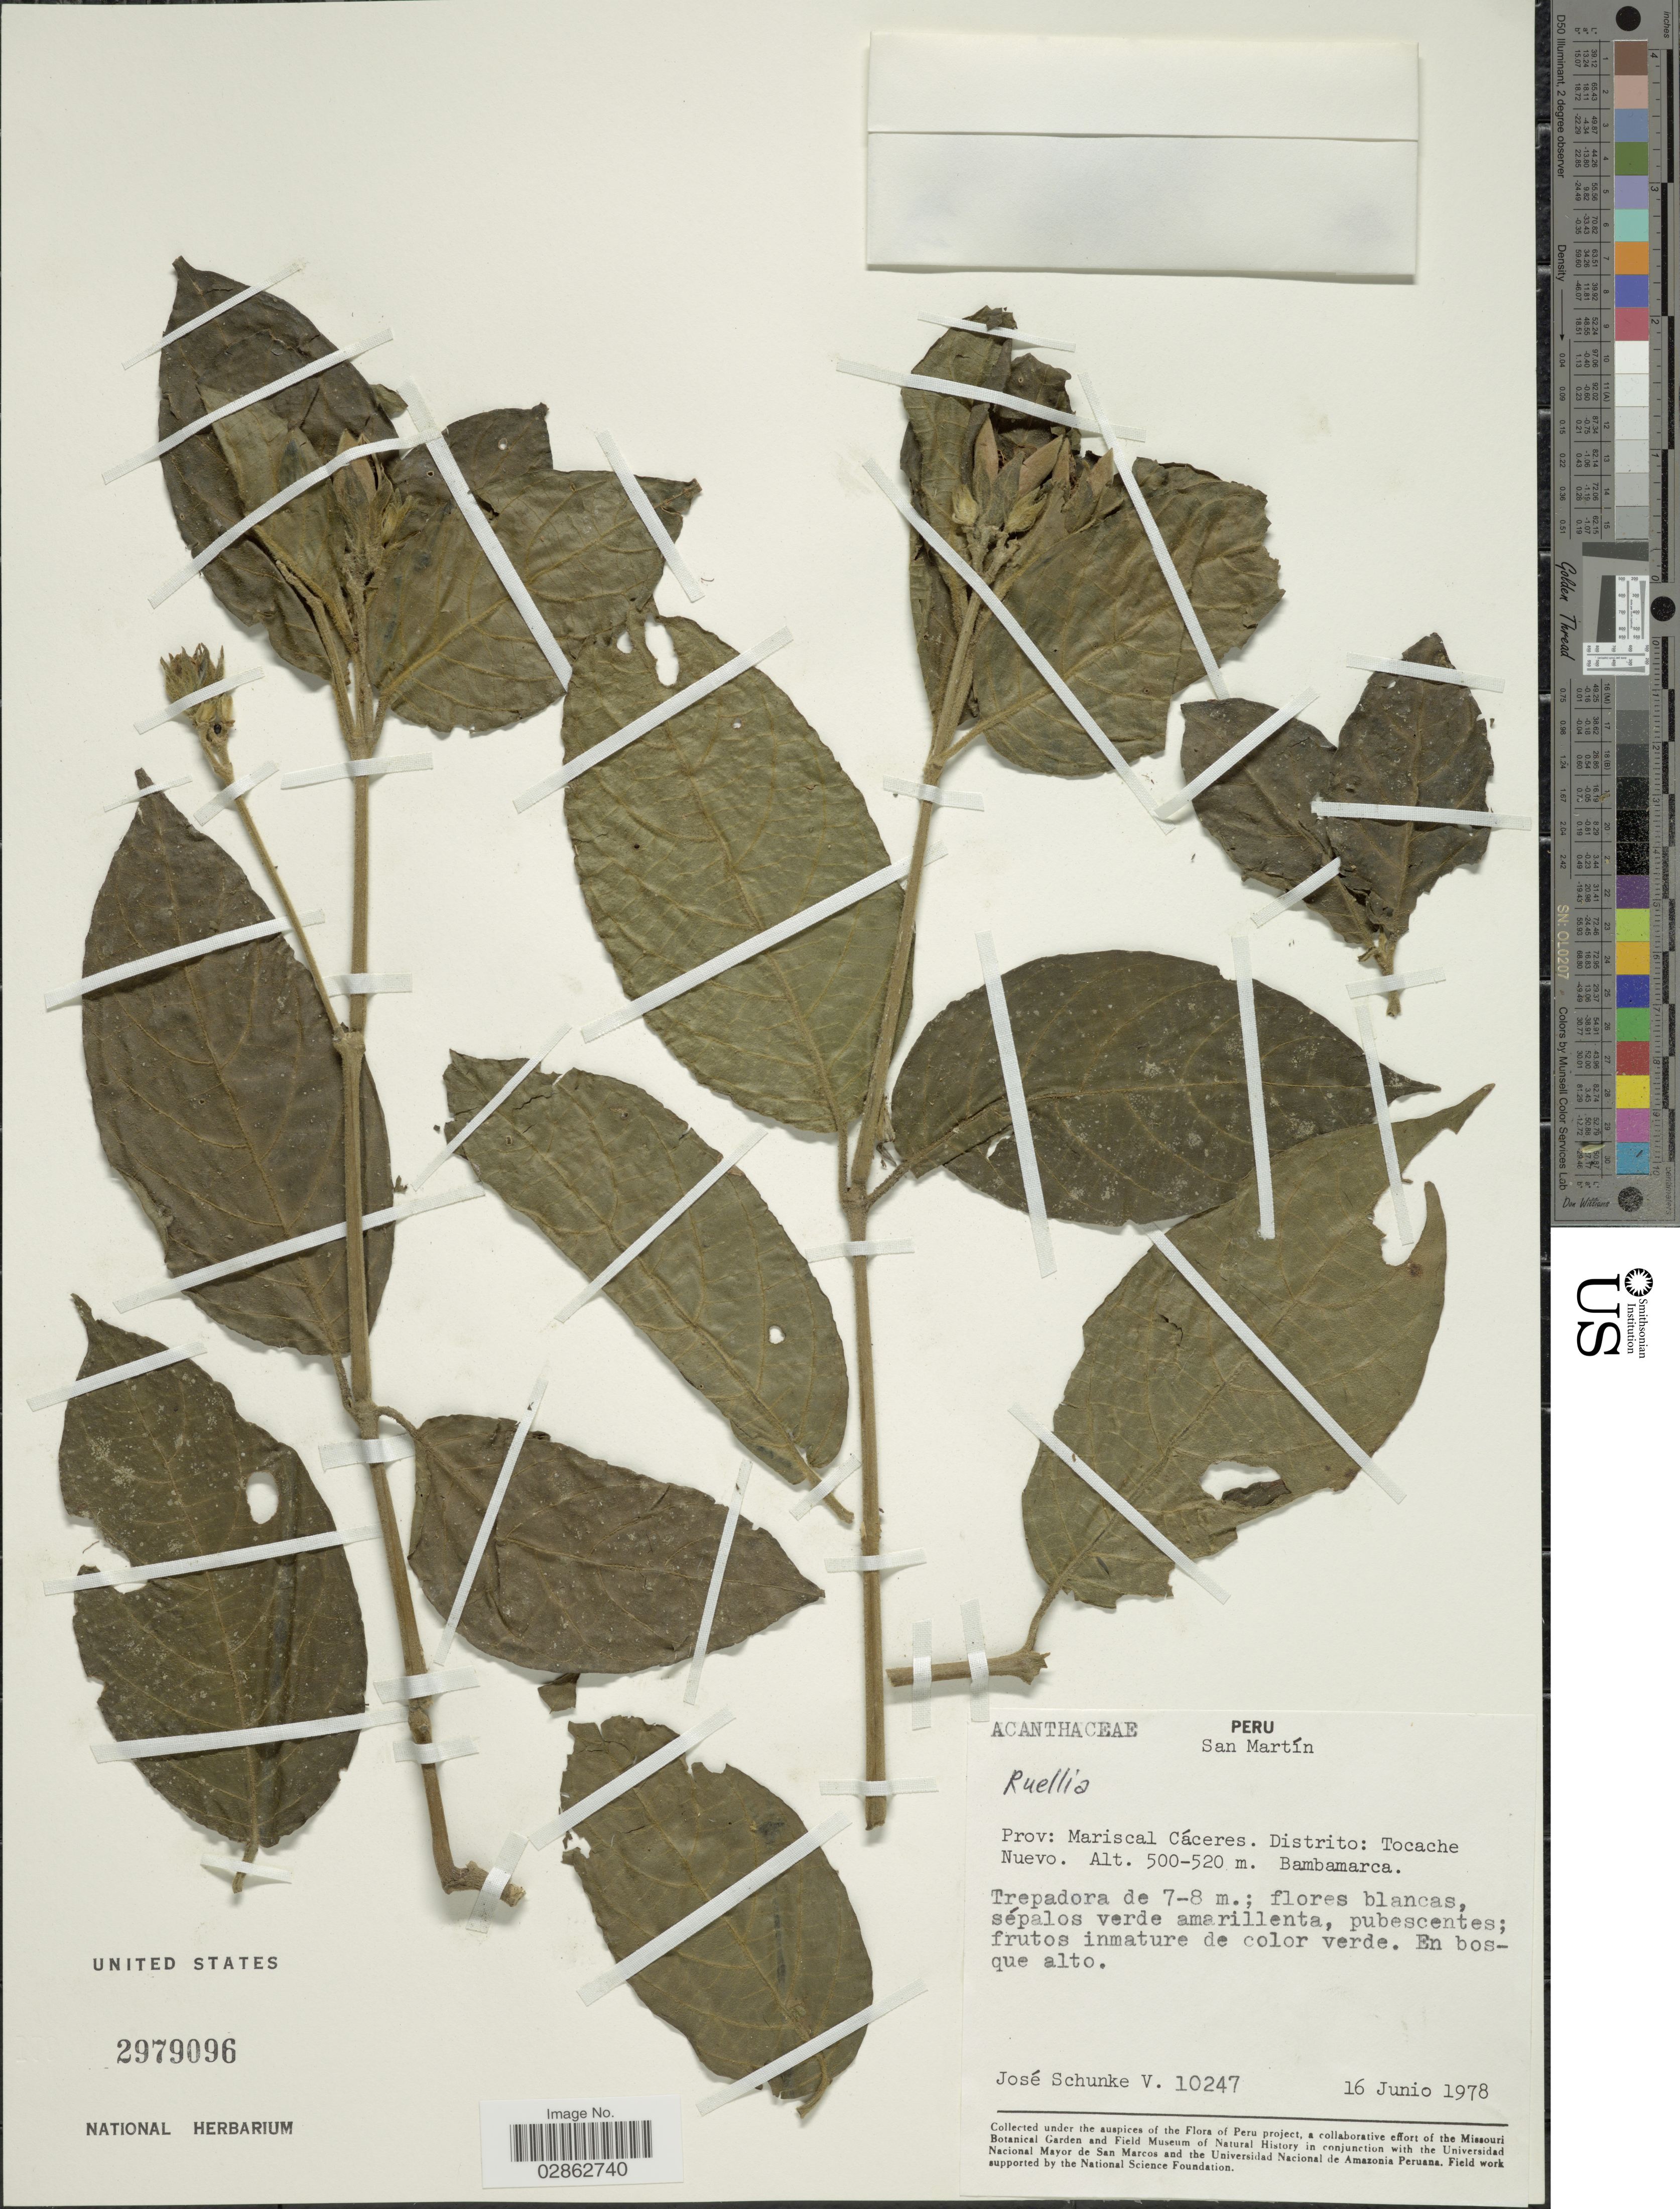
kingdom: Plantae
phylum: Tracheophyta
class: Magnoliopsida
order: Lamiales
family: Acanthaceae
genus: Ruellia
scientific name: Ruellia sp.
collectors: J. Schunke Vigo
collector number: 10247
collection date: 1978-06-16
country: Peru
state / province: San Martín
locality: Prov: Marical Cáceres. Distrito: Tocache Nuevo. Bambamarca.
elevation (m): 50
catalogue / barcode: US 2979096